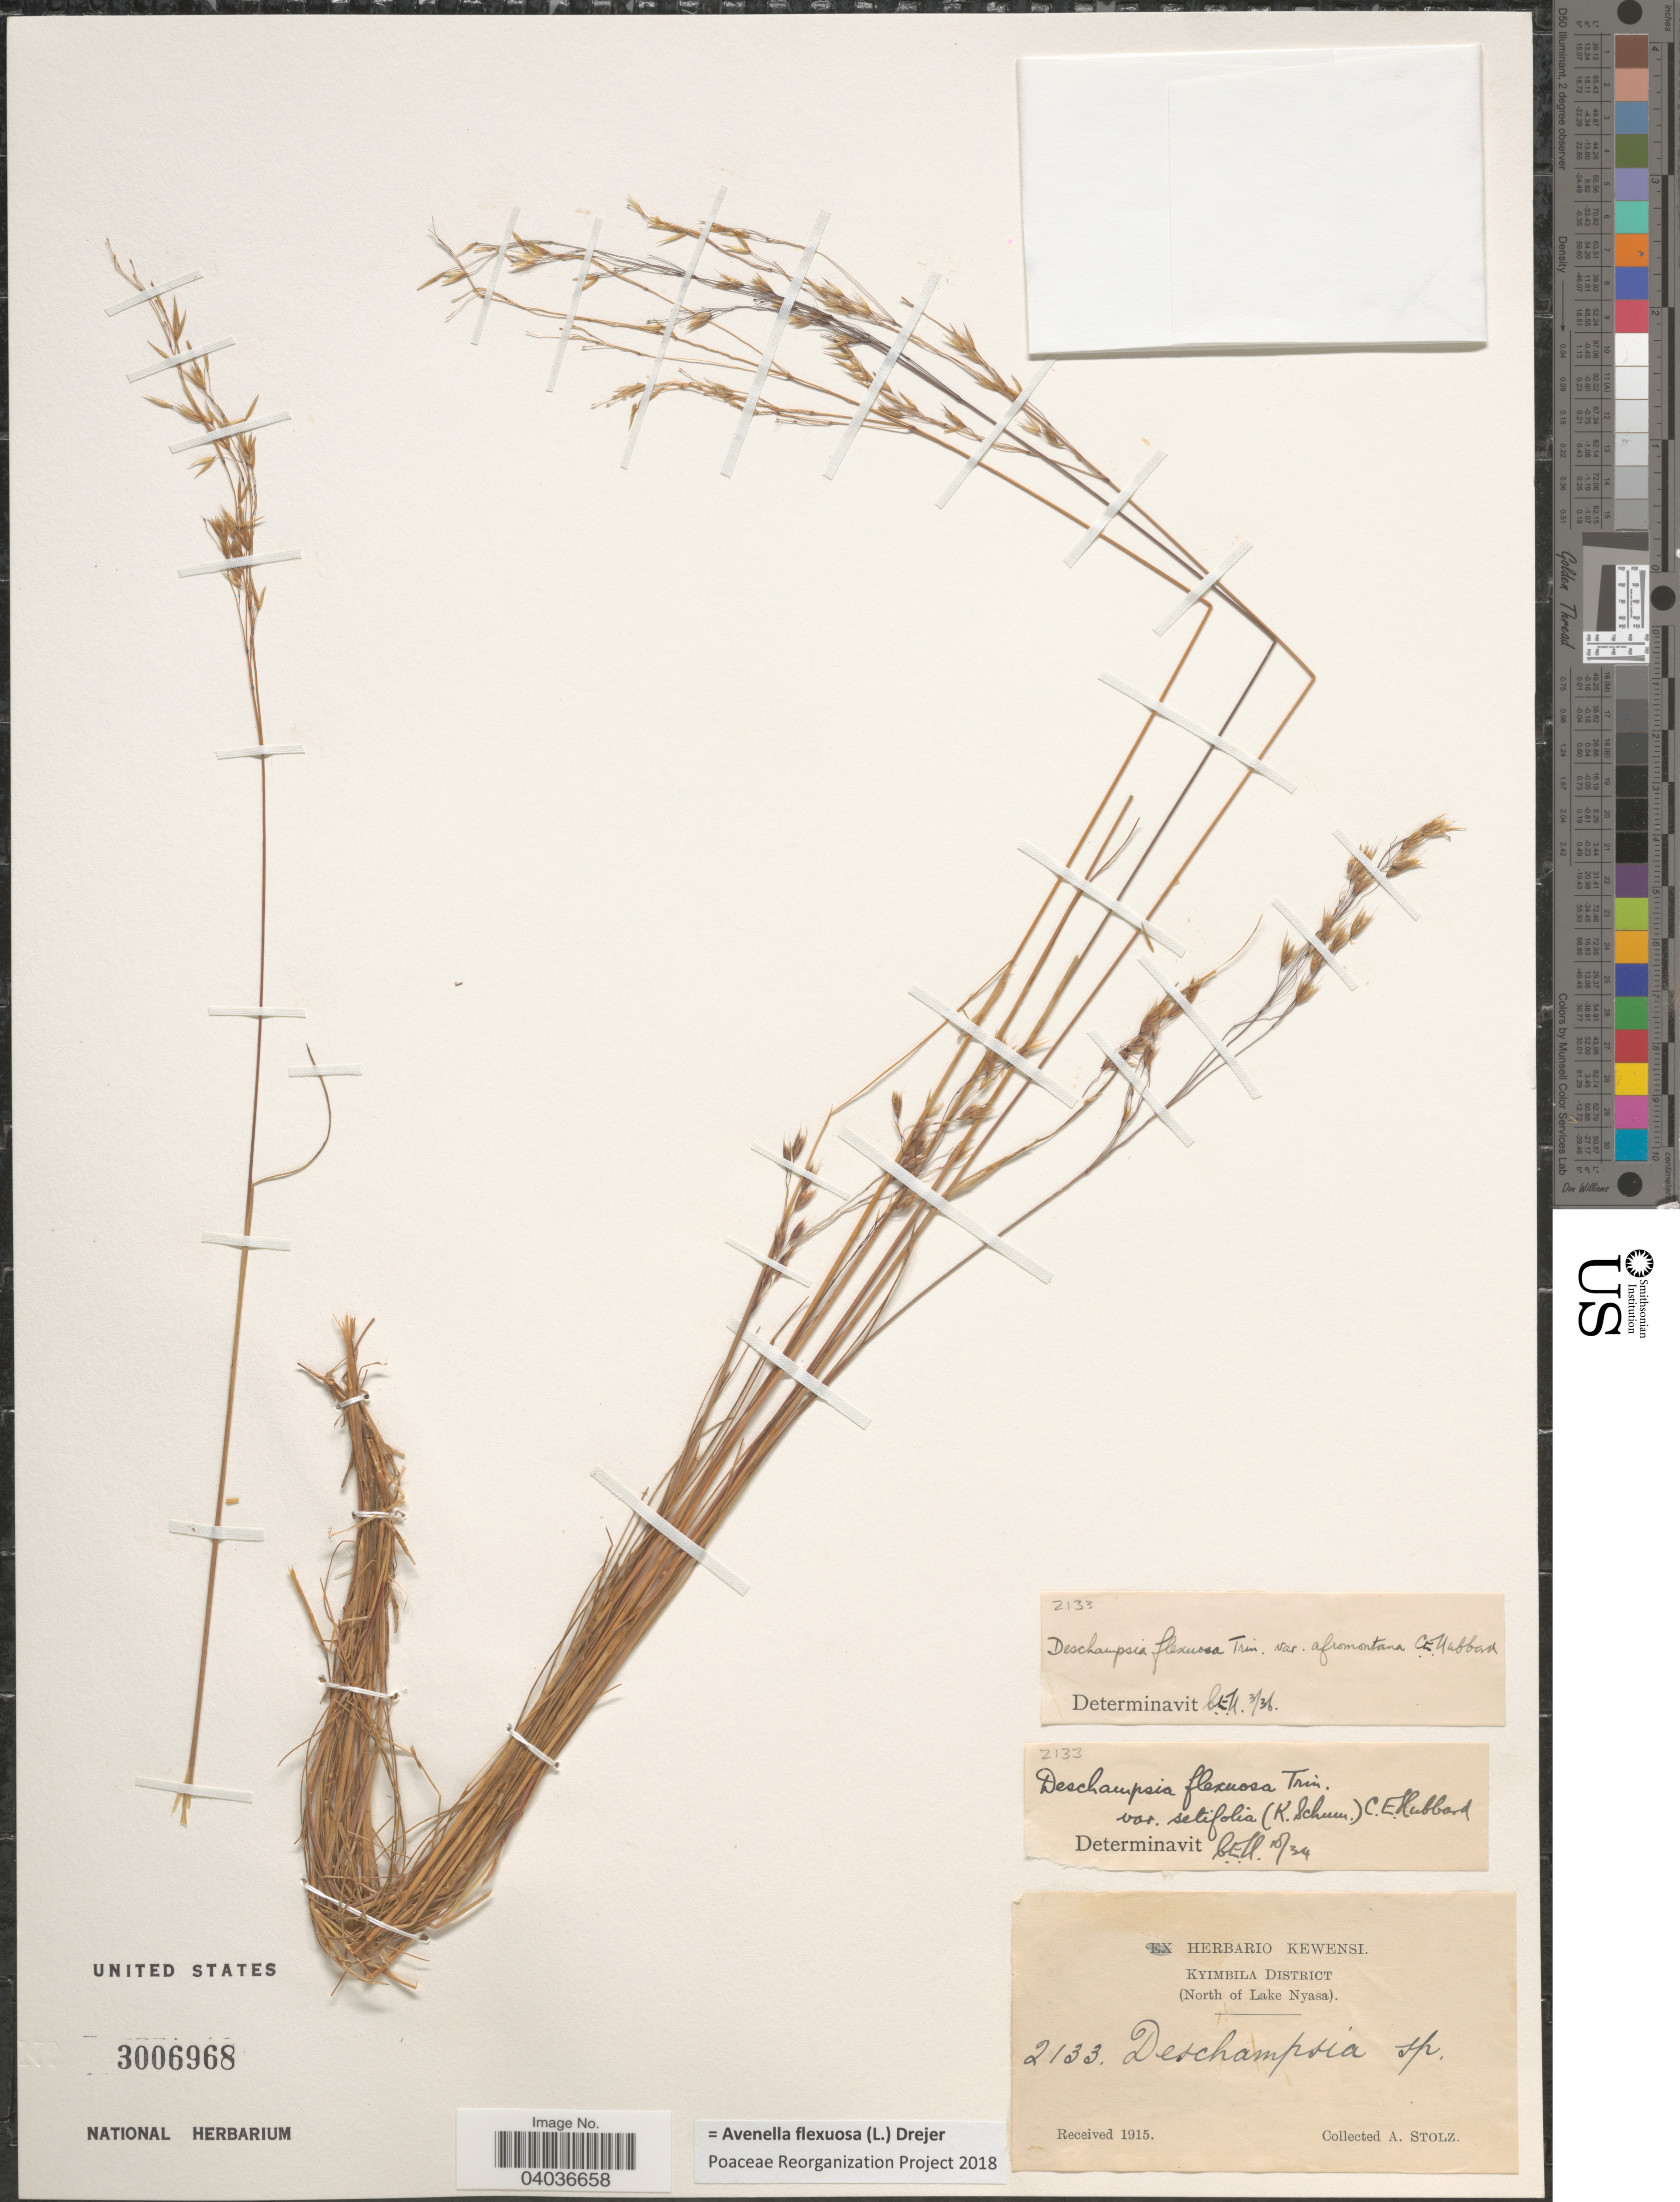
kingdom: Plantae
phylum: Tracheophyta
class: Liliopsida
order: Poales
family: Poaceae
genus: Avenella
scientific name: Avenella flexuosa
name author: (L.) Drejer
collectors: A. Stolz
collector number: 2133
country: Tanzania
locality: Kyimbila District (North of Lake Nyasa).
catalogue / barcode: US 3006968